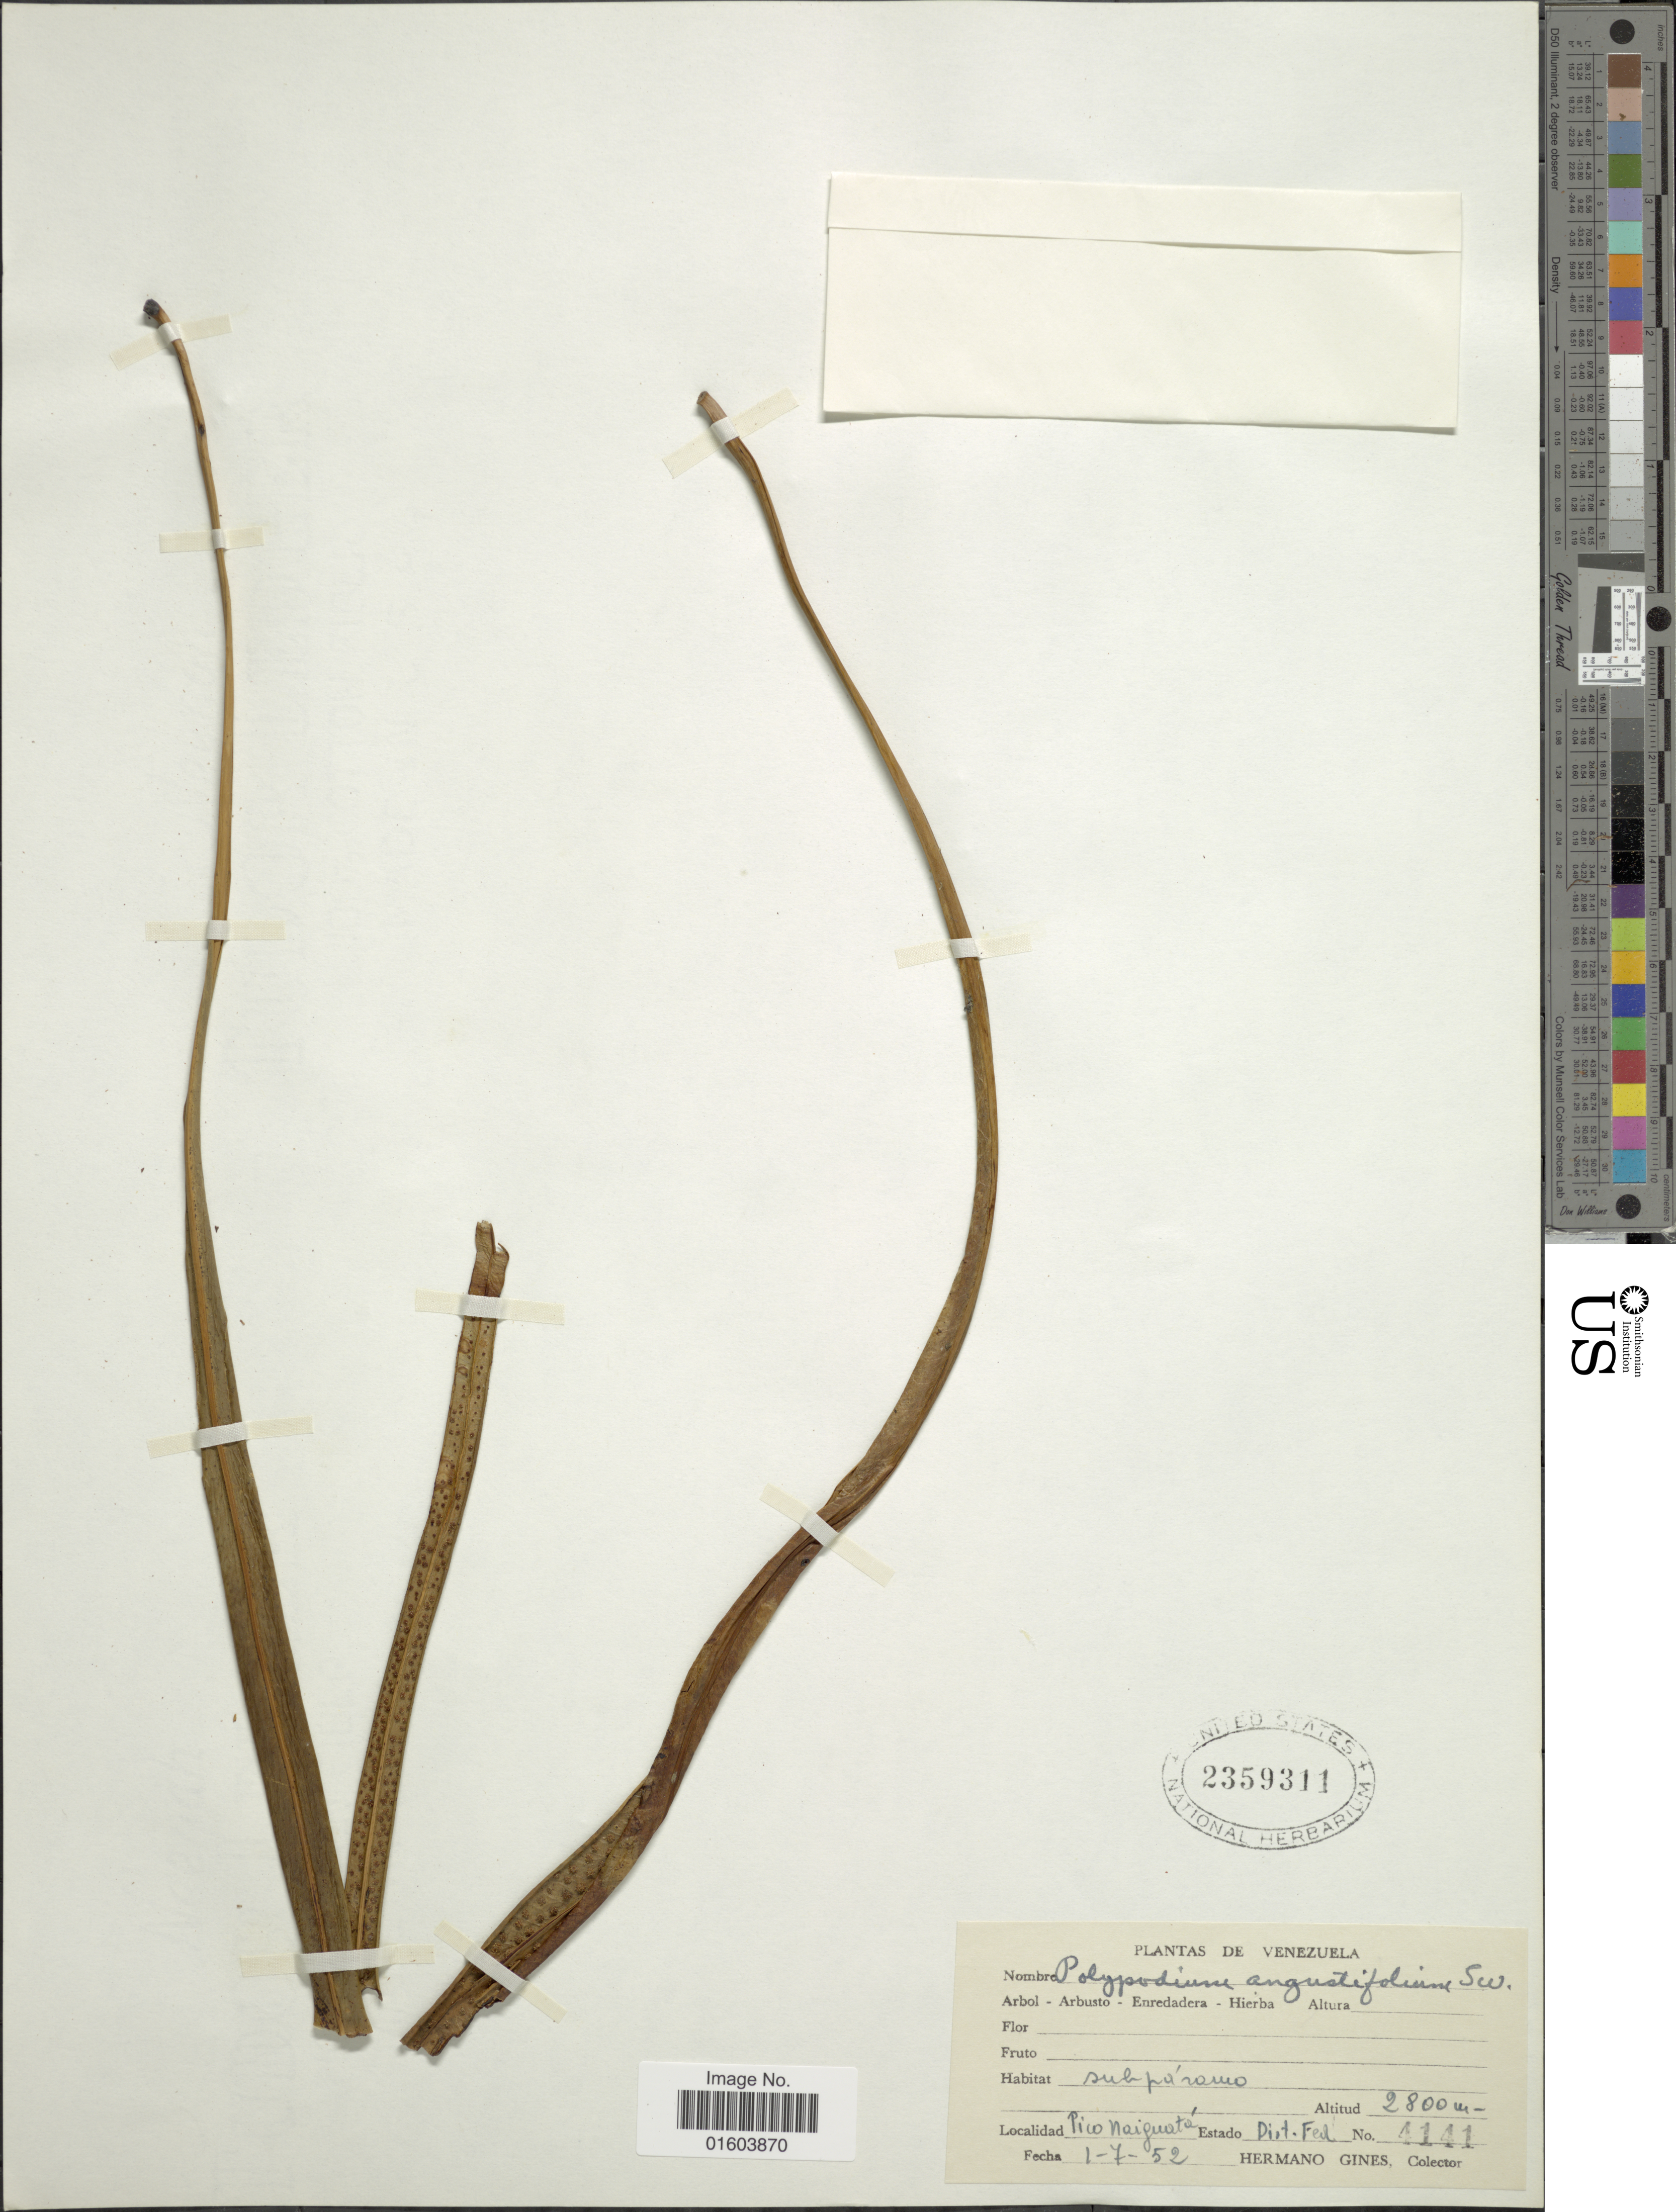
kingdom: Plantae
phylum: Tracheophyta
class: Polypodiopsida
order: Polypodiales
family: Polypodiaceae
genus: Campyloneurum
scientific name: Campyloneurum amphostenon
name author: (Kunze ex Klotzsch) Fée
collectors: Bro. Gines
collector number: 4141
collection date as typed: Transcribed d/m/y: 1/7/52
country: Venezuela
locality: Venezuela, Pico Naiguata, Estado Dist. Fed.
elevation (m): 2800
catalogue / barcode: US 2539311